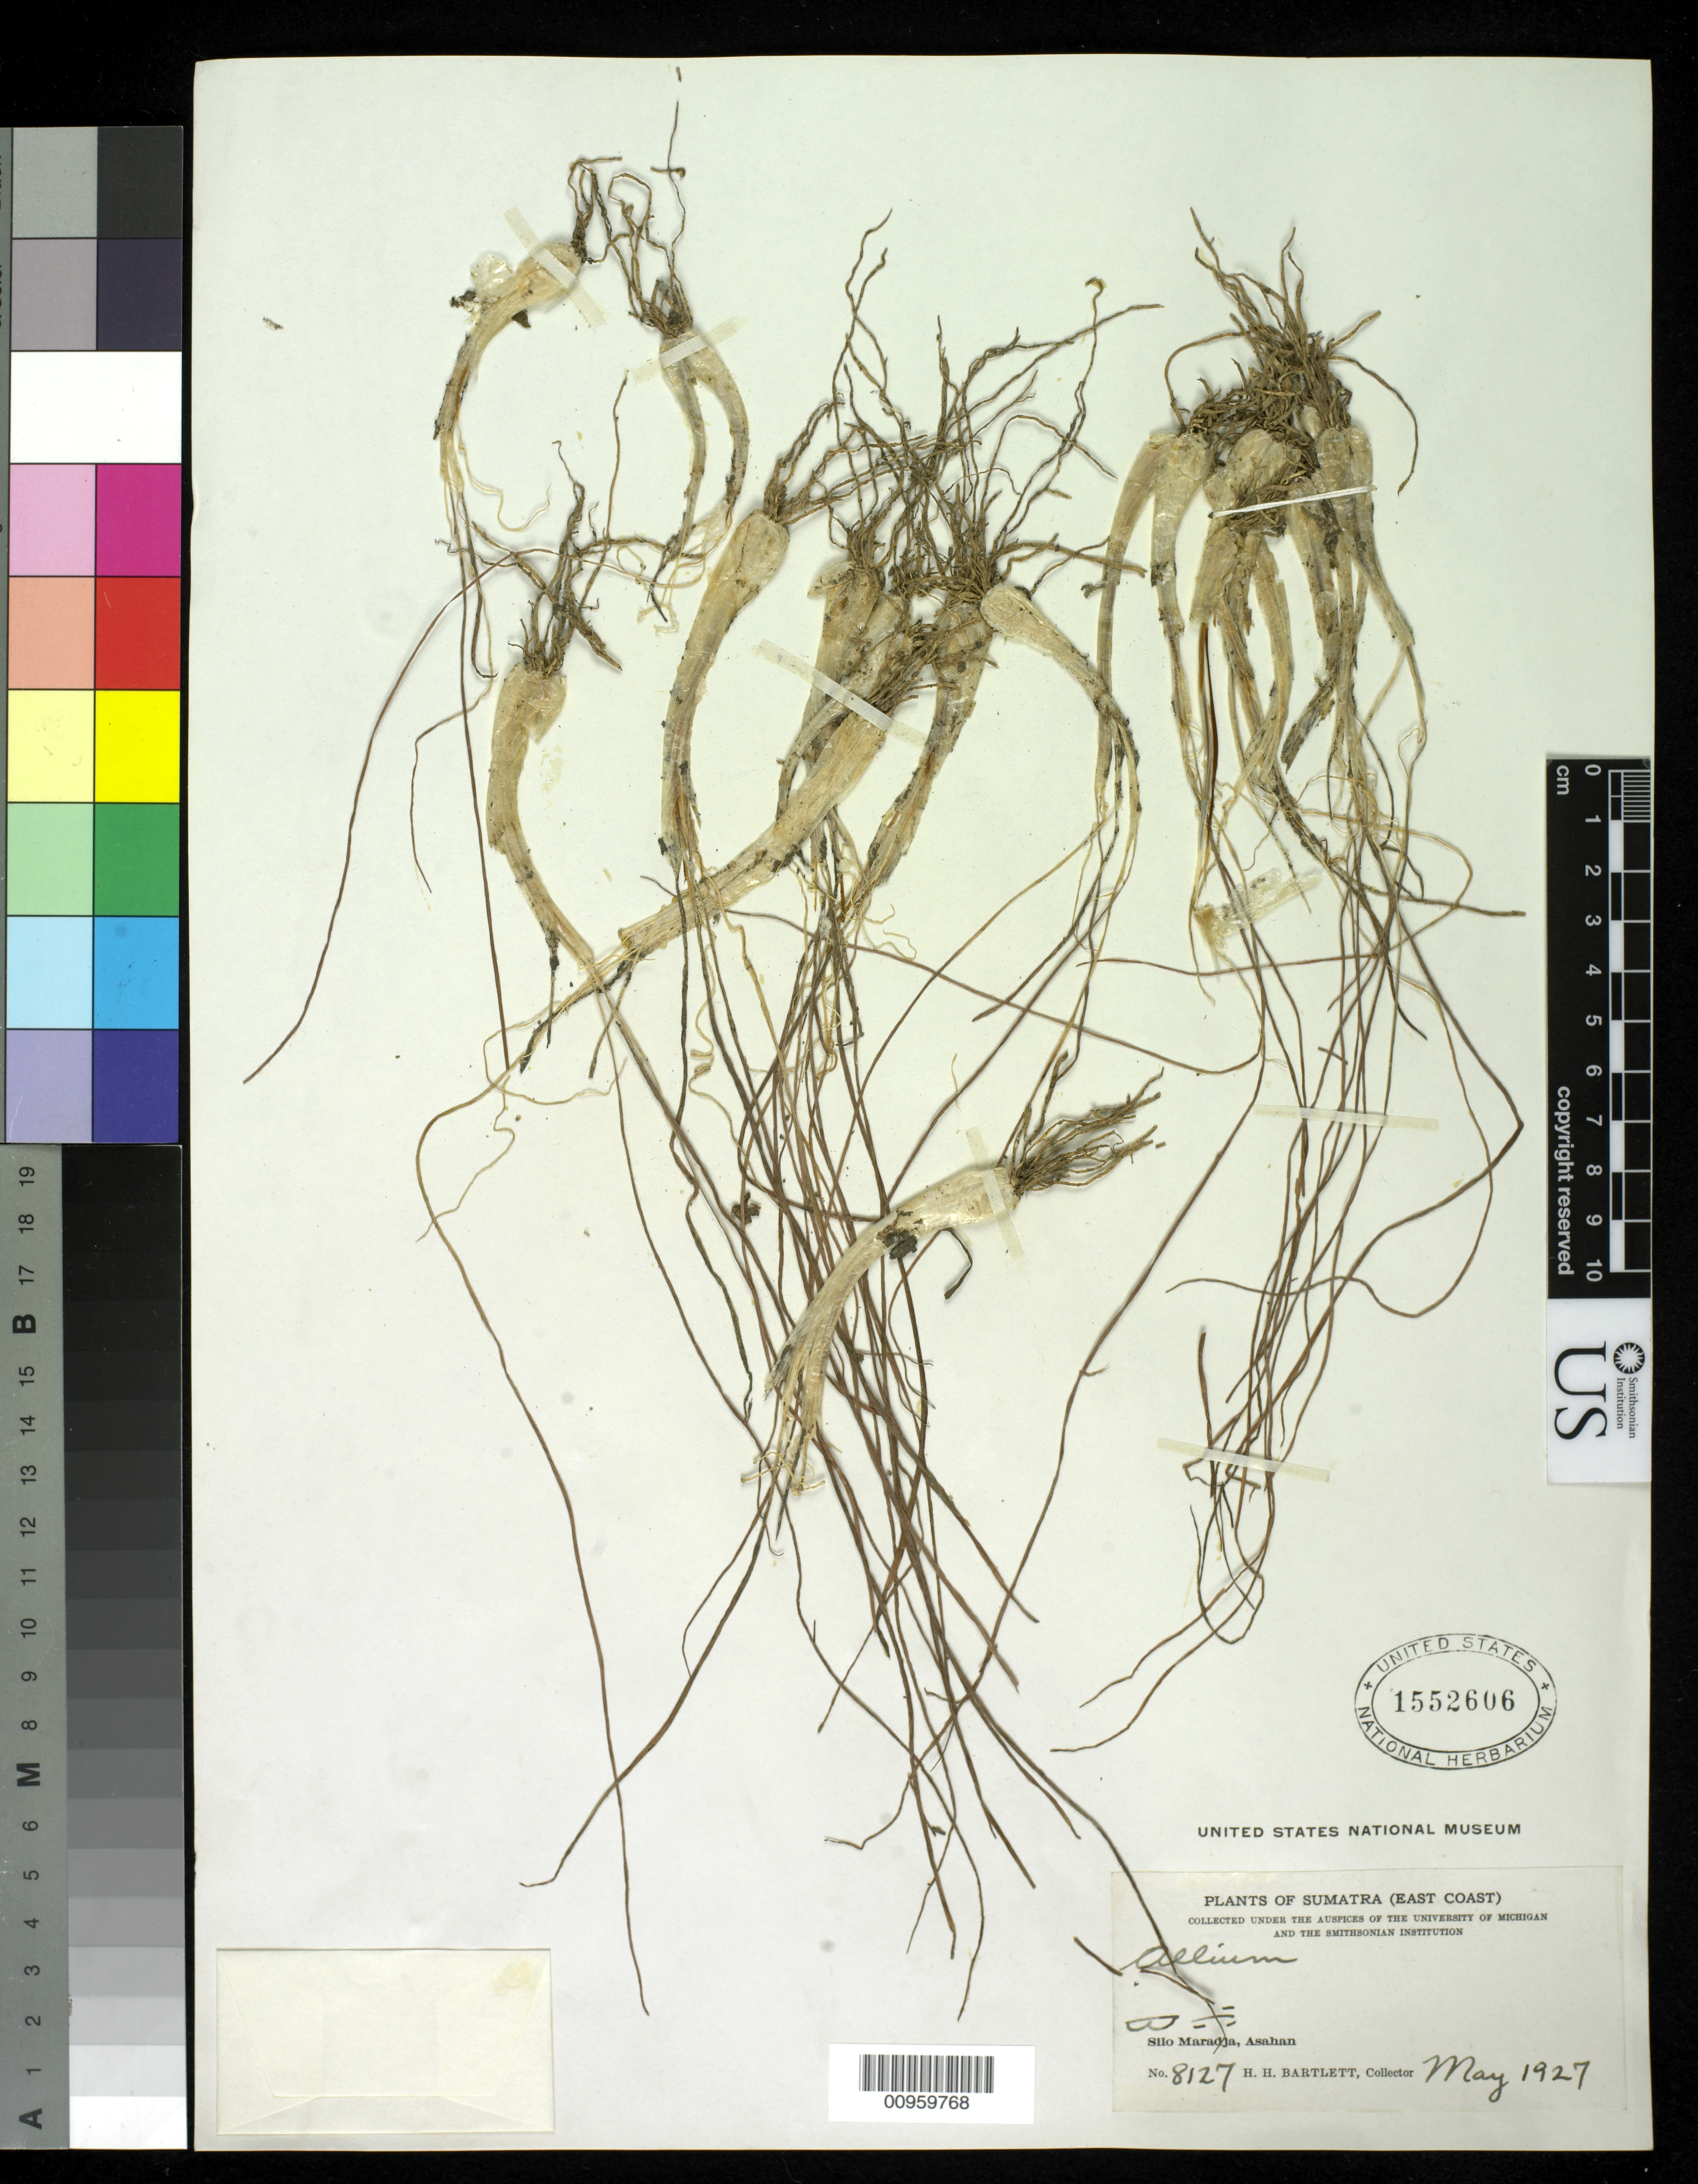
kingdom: Plantae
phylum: Tracheophyta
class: Liliopsida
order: Asparagales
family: Amaryllidaceae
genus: Allium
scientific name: Allium tuberosum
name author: Röttler ex Spreng.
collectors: H. H. Bartlett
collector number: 8127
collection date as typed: May 1927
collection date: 1927-05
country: Indonesia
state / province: Sumatra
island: Sumatra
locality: Silo Maradja, Asahan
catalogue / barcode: US 1552606